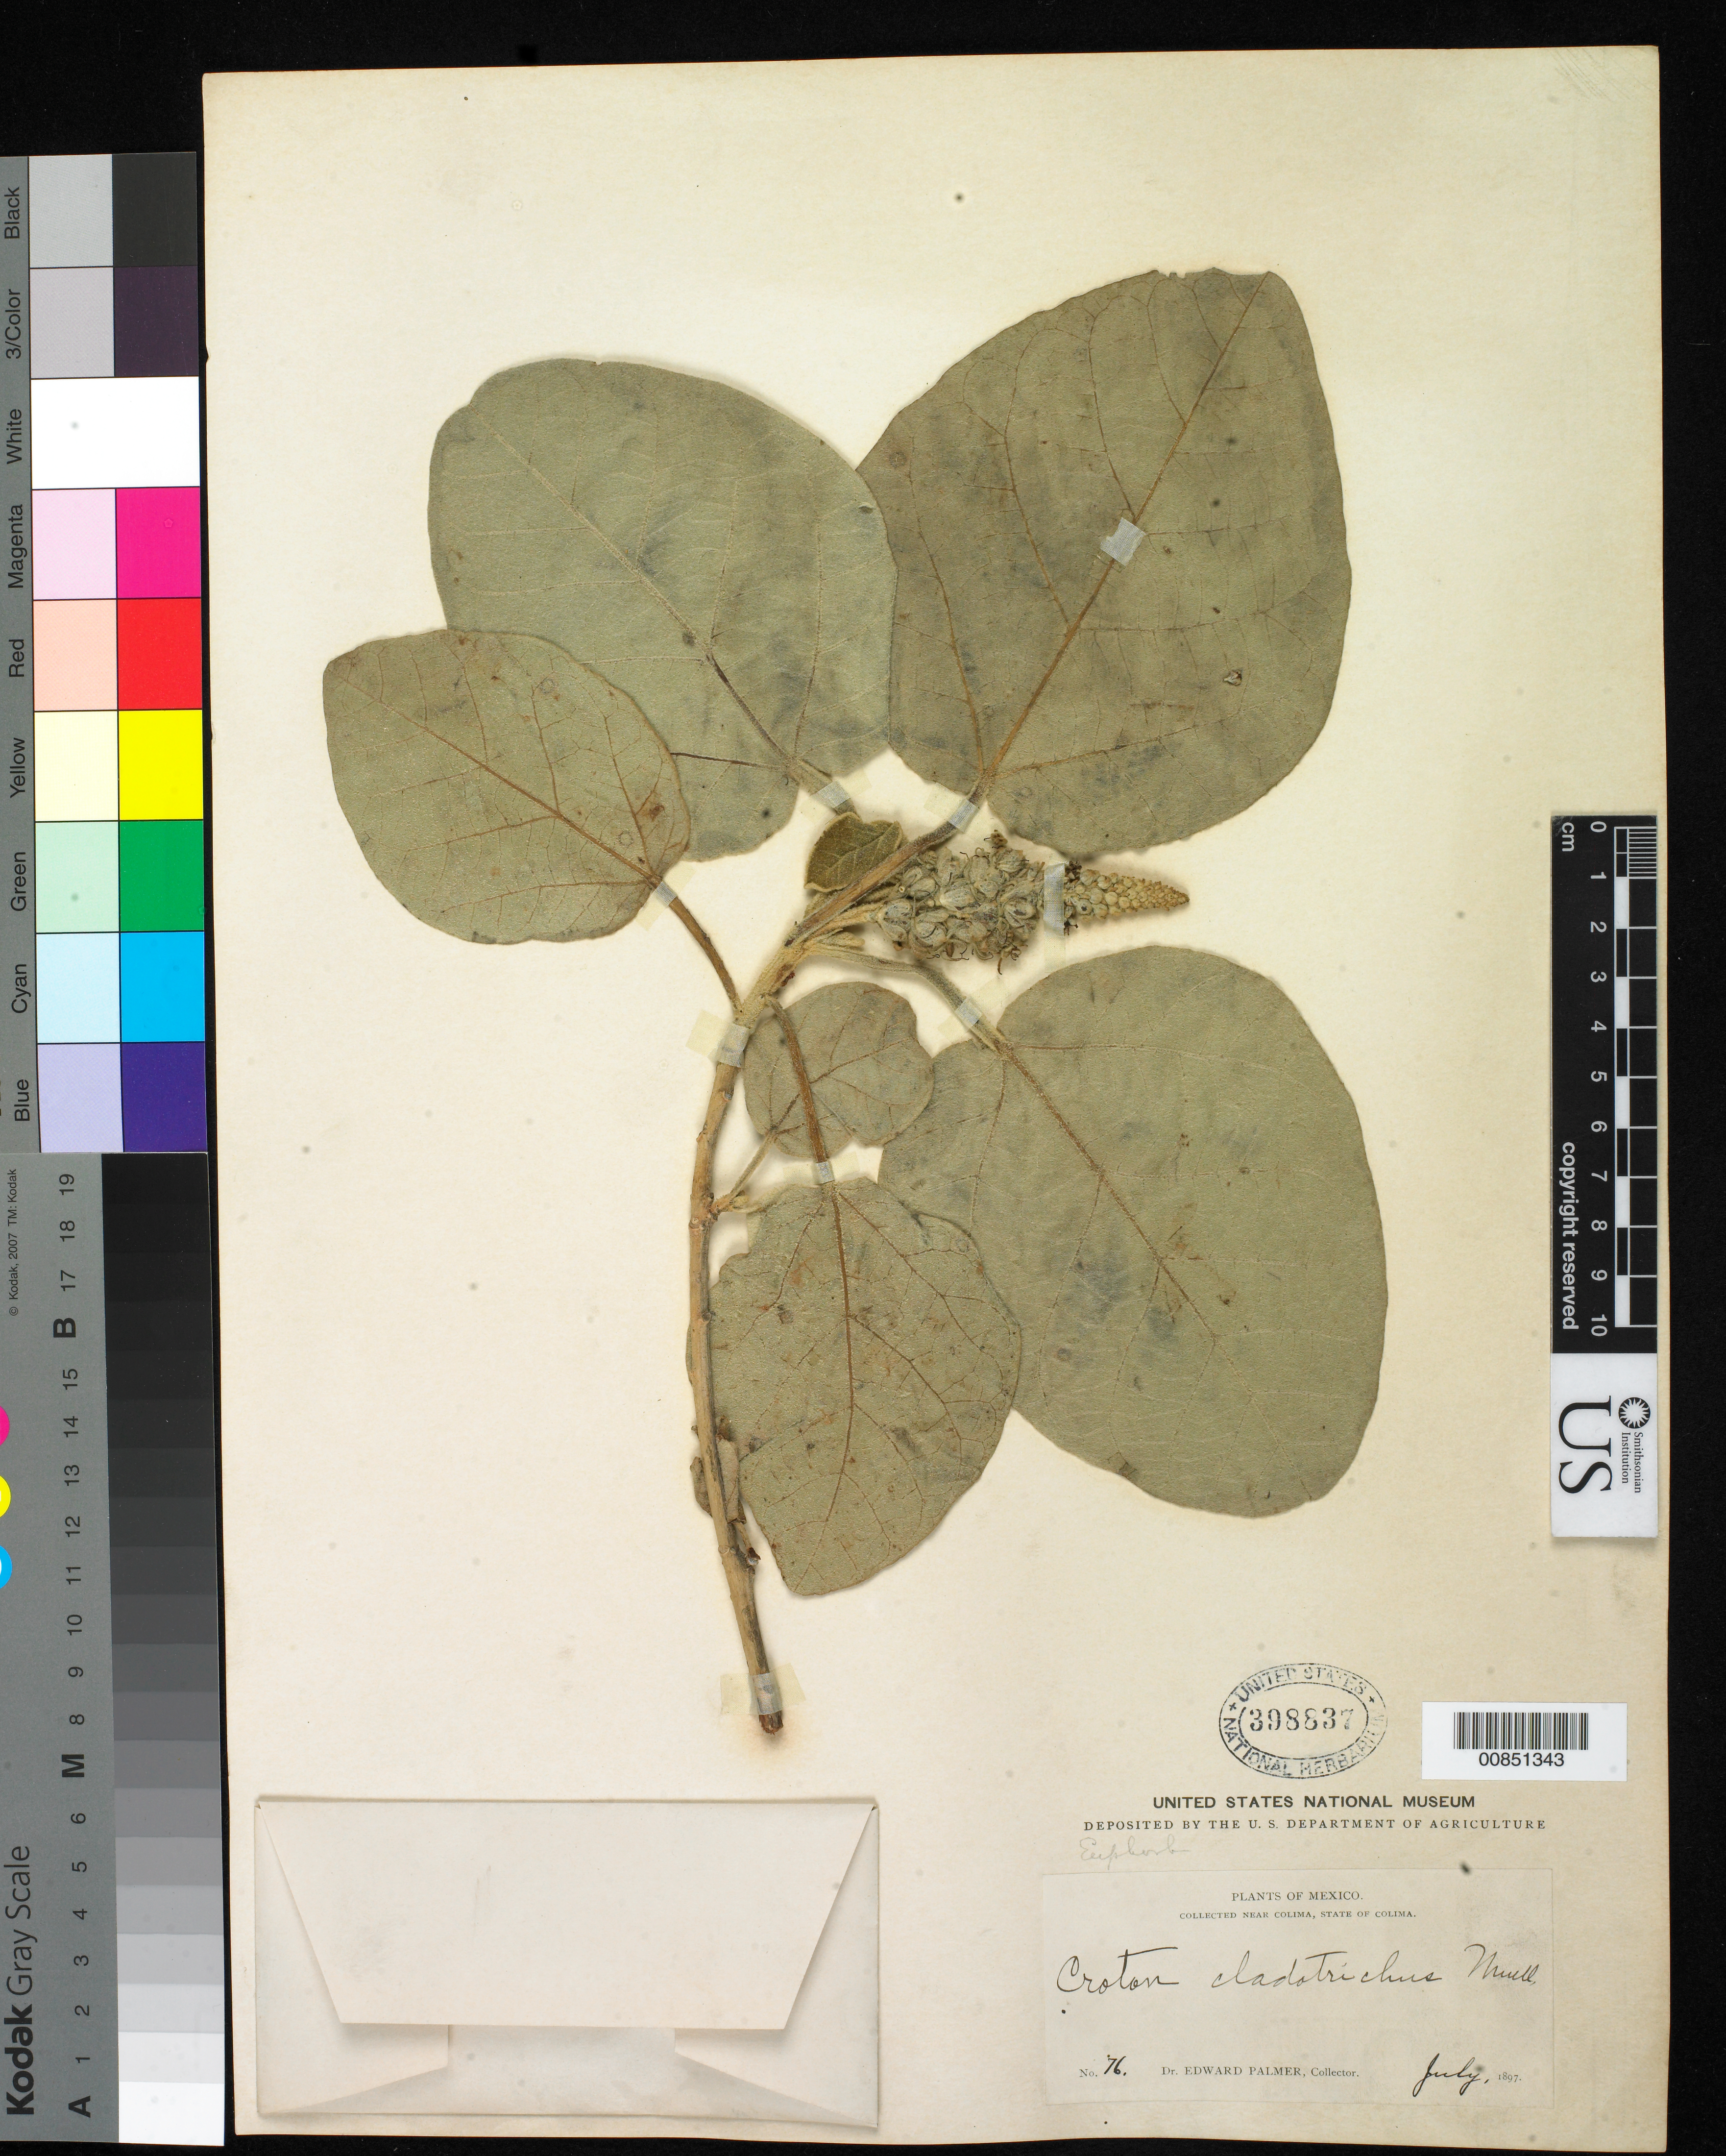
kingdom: Plantae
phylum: Tracheophyta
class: Magnoliopsida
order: Malpighiales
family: Euphorbiaceae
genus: Croton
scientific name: Croton cladotrichus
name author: Müll. Arg.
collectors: E. Palmer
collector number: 76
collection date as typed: Jul 1897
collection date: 1897-07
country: Mexico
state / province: Colima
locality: Near Colima, Colima.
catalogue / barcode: US 398837